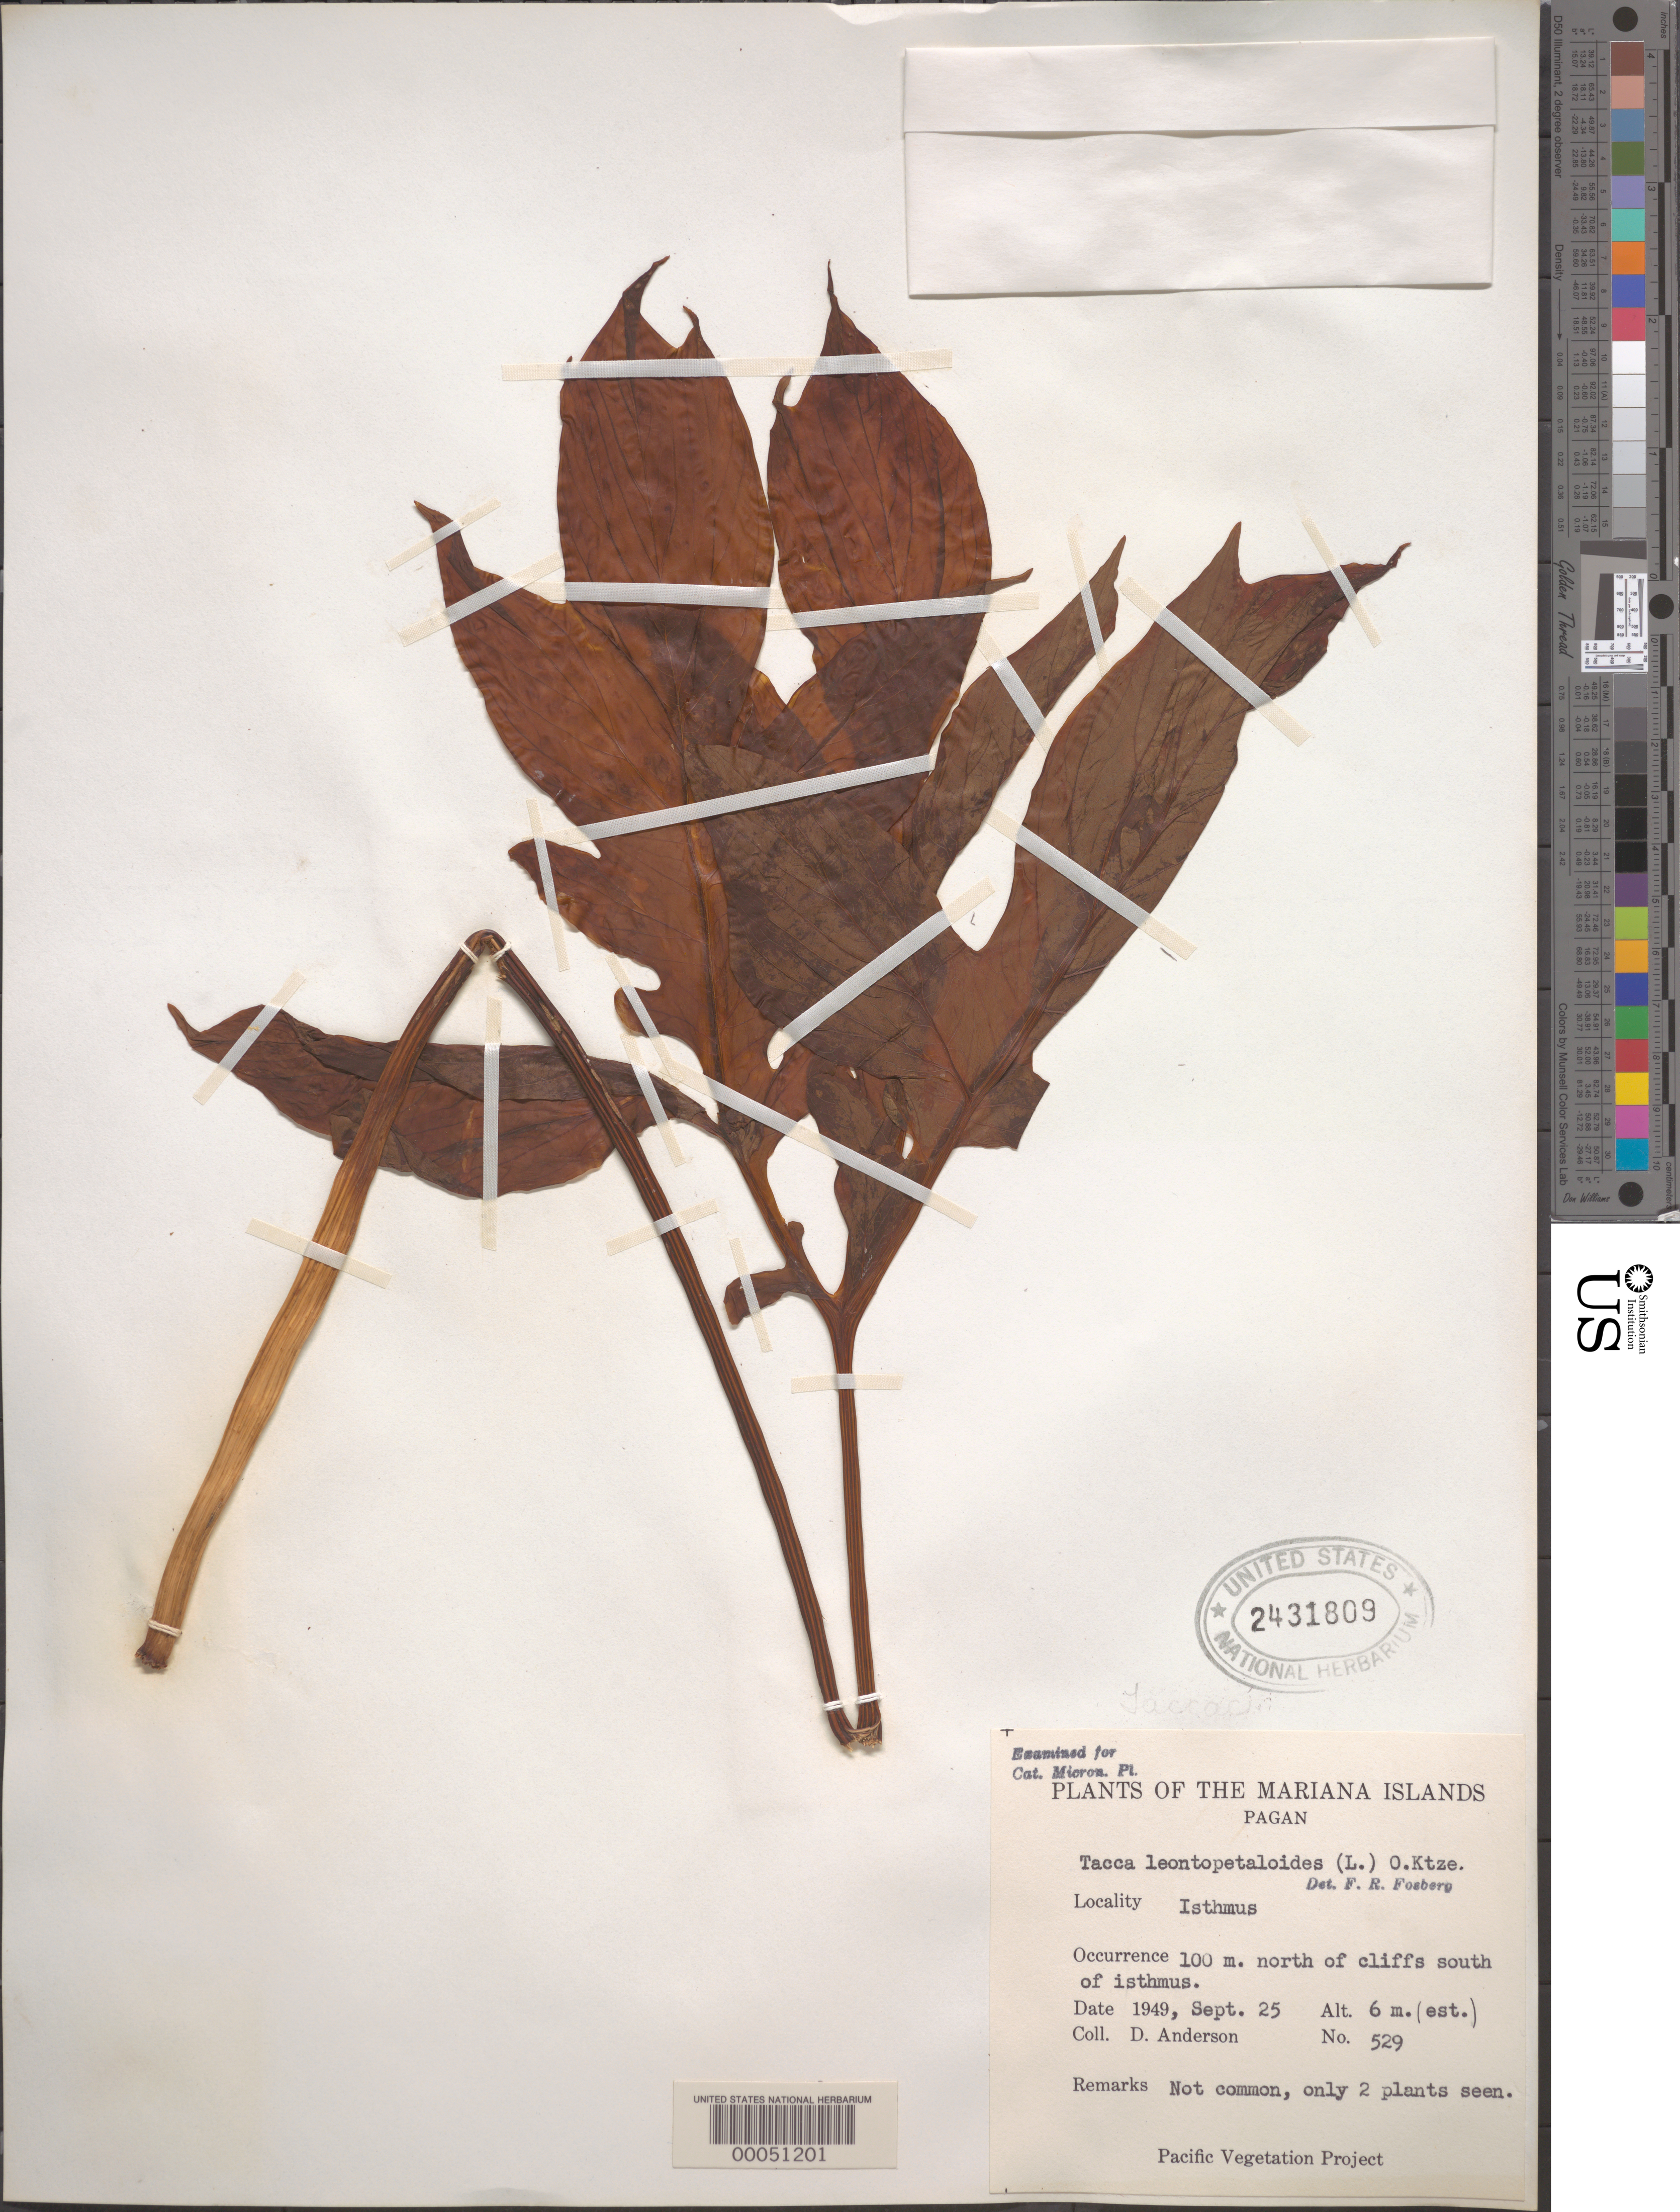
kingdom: Plantae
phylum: Tracheophyta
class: Liliopsida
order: Dioscoreales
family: Dioscoreaceae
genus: Tacca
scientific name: Tacca leontopetaloides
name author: (L.) Kuntze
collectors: D. Anderson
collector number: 529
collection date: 1949-09-25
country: Northern Mariana Islands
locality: Pagan. Isthmus. 100 m. north of cliffs south of isthmus.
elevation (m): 6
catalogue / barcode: US 2431809